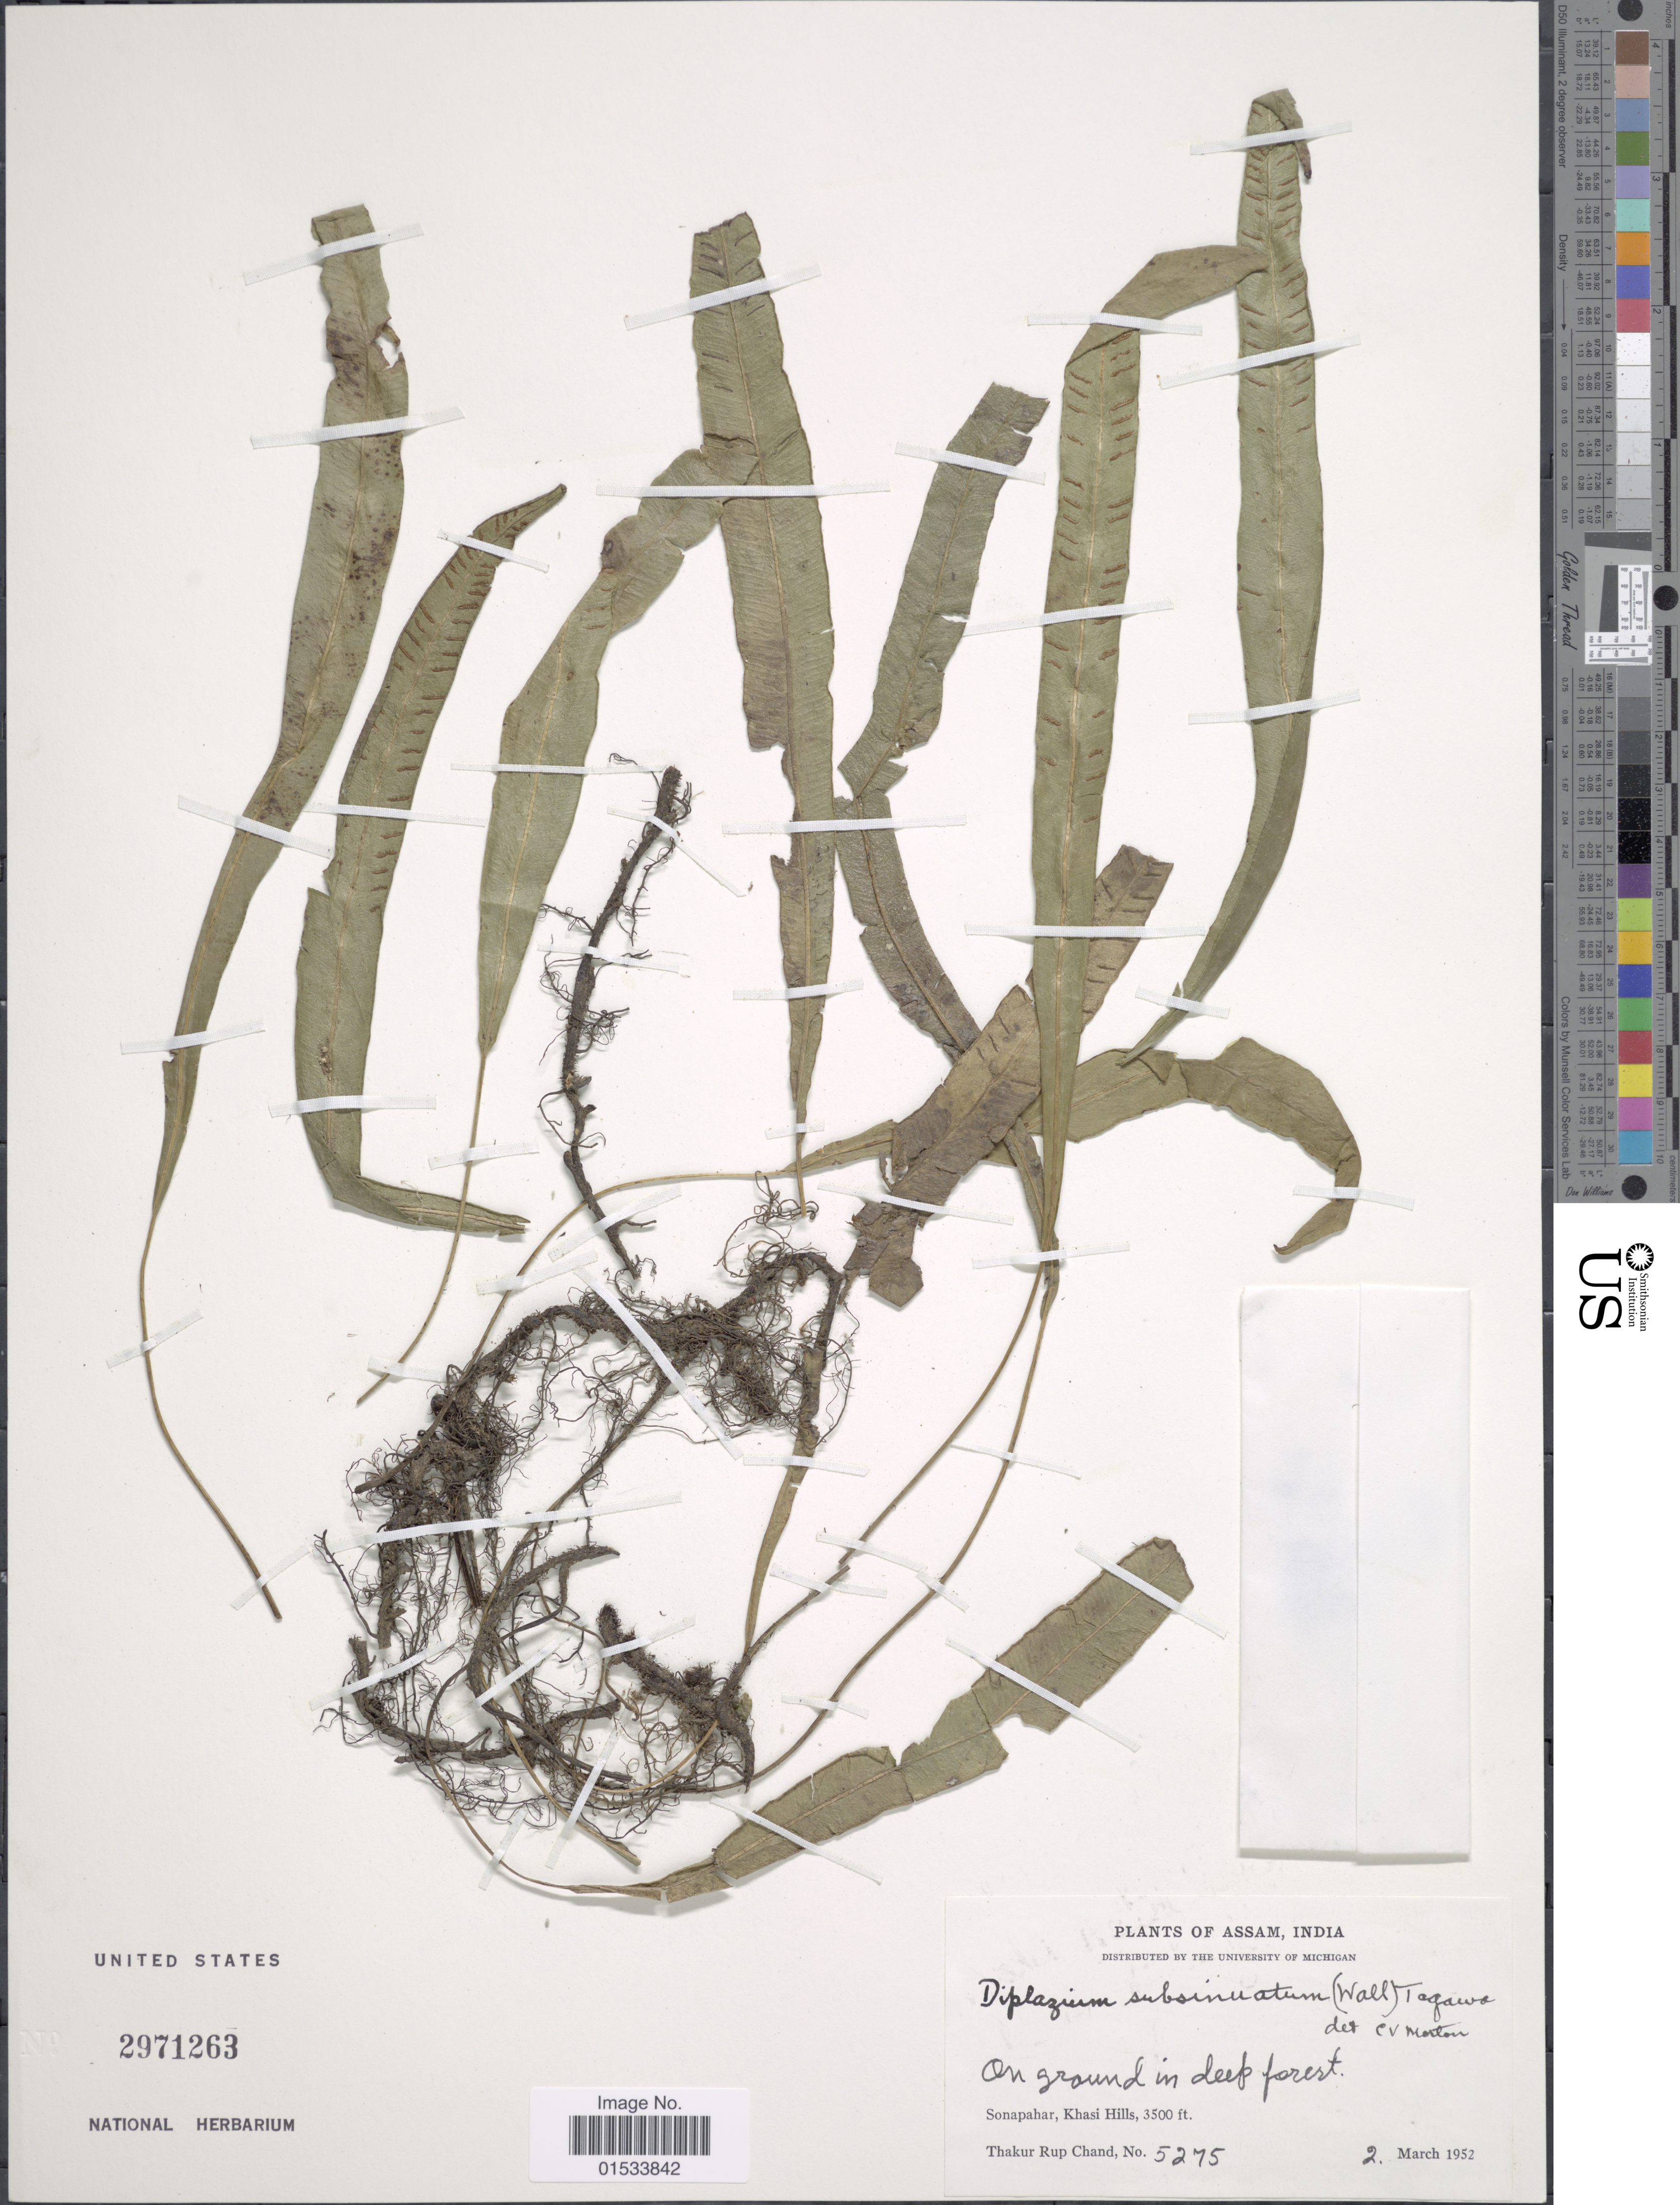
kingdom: Plantae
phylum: Tracheophyta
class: Polypodiopsida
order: Polypodiales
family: Athyriaceae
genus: Diplazium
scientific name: Diplazium lanceum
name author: (Thunb.) C. Presl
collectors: T. R. Chand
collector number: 5275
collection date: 1952-03-02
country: India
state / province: Meghalaya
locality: Sonapahar, Khasi Hills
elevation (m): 1067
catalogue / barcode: US 2971263